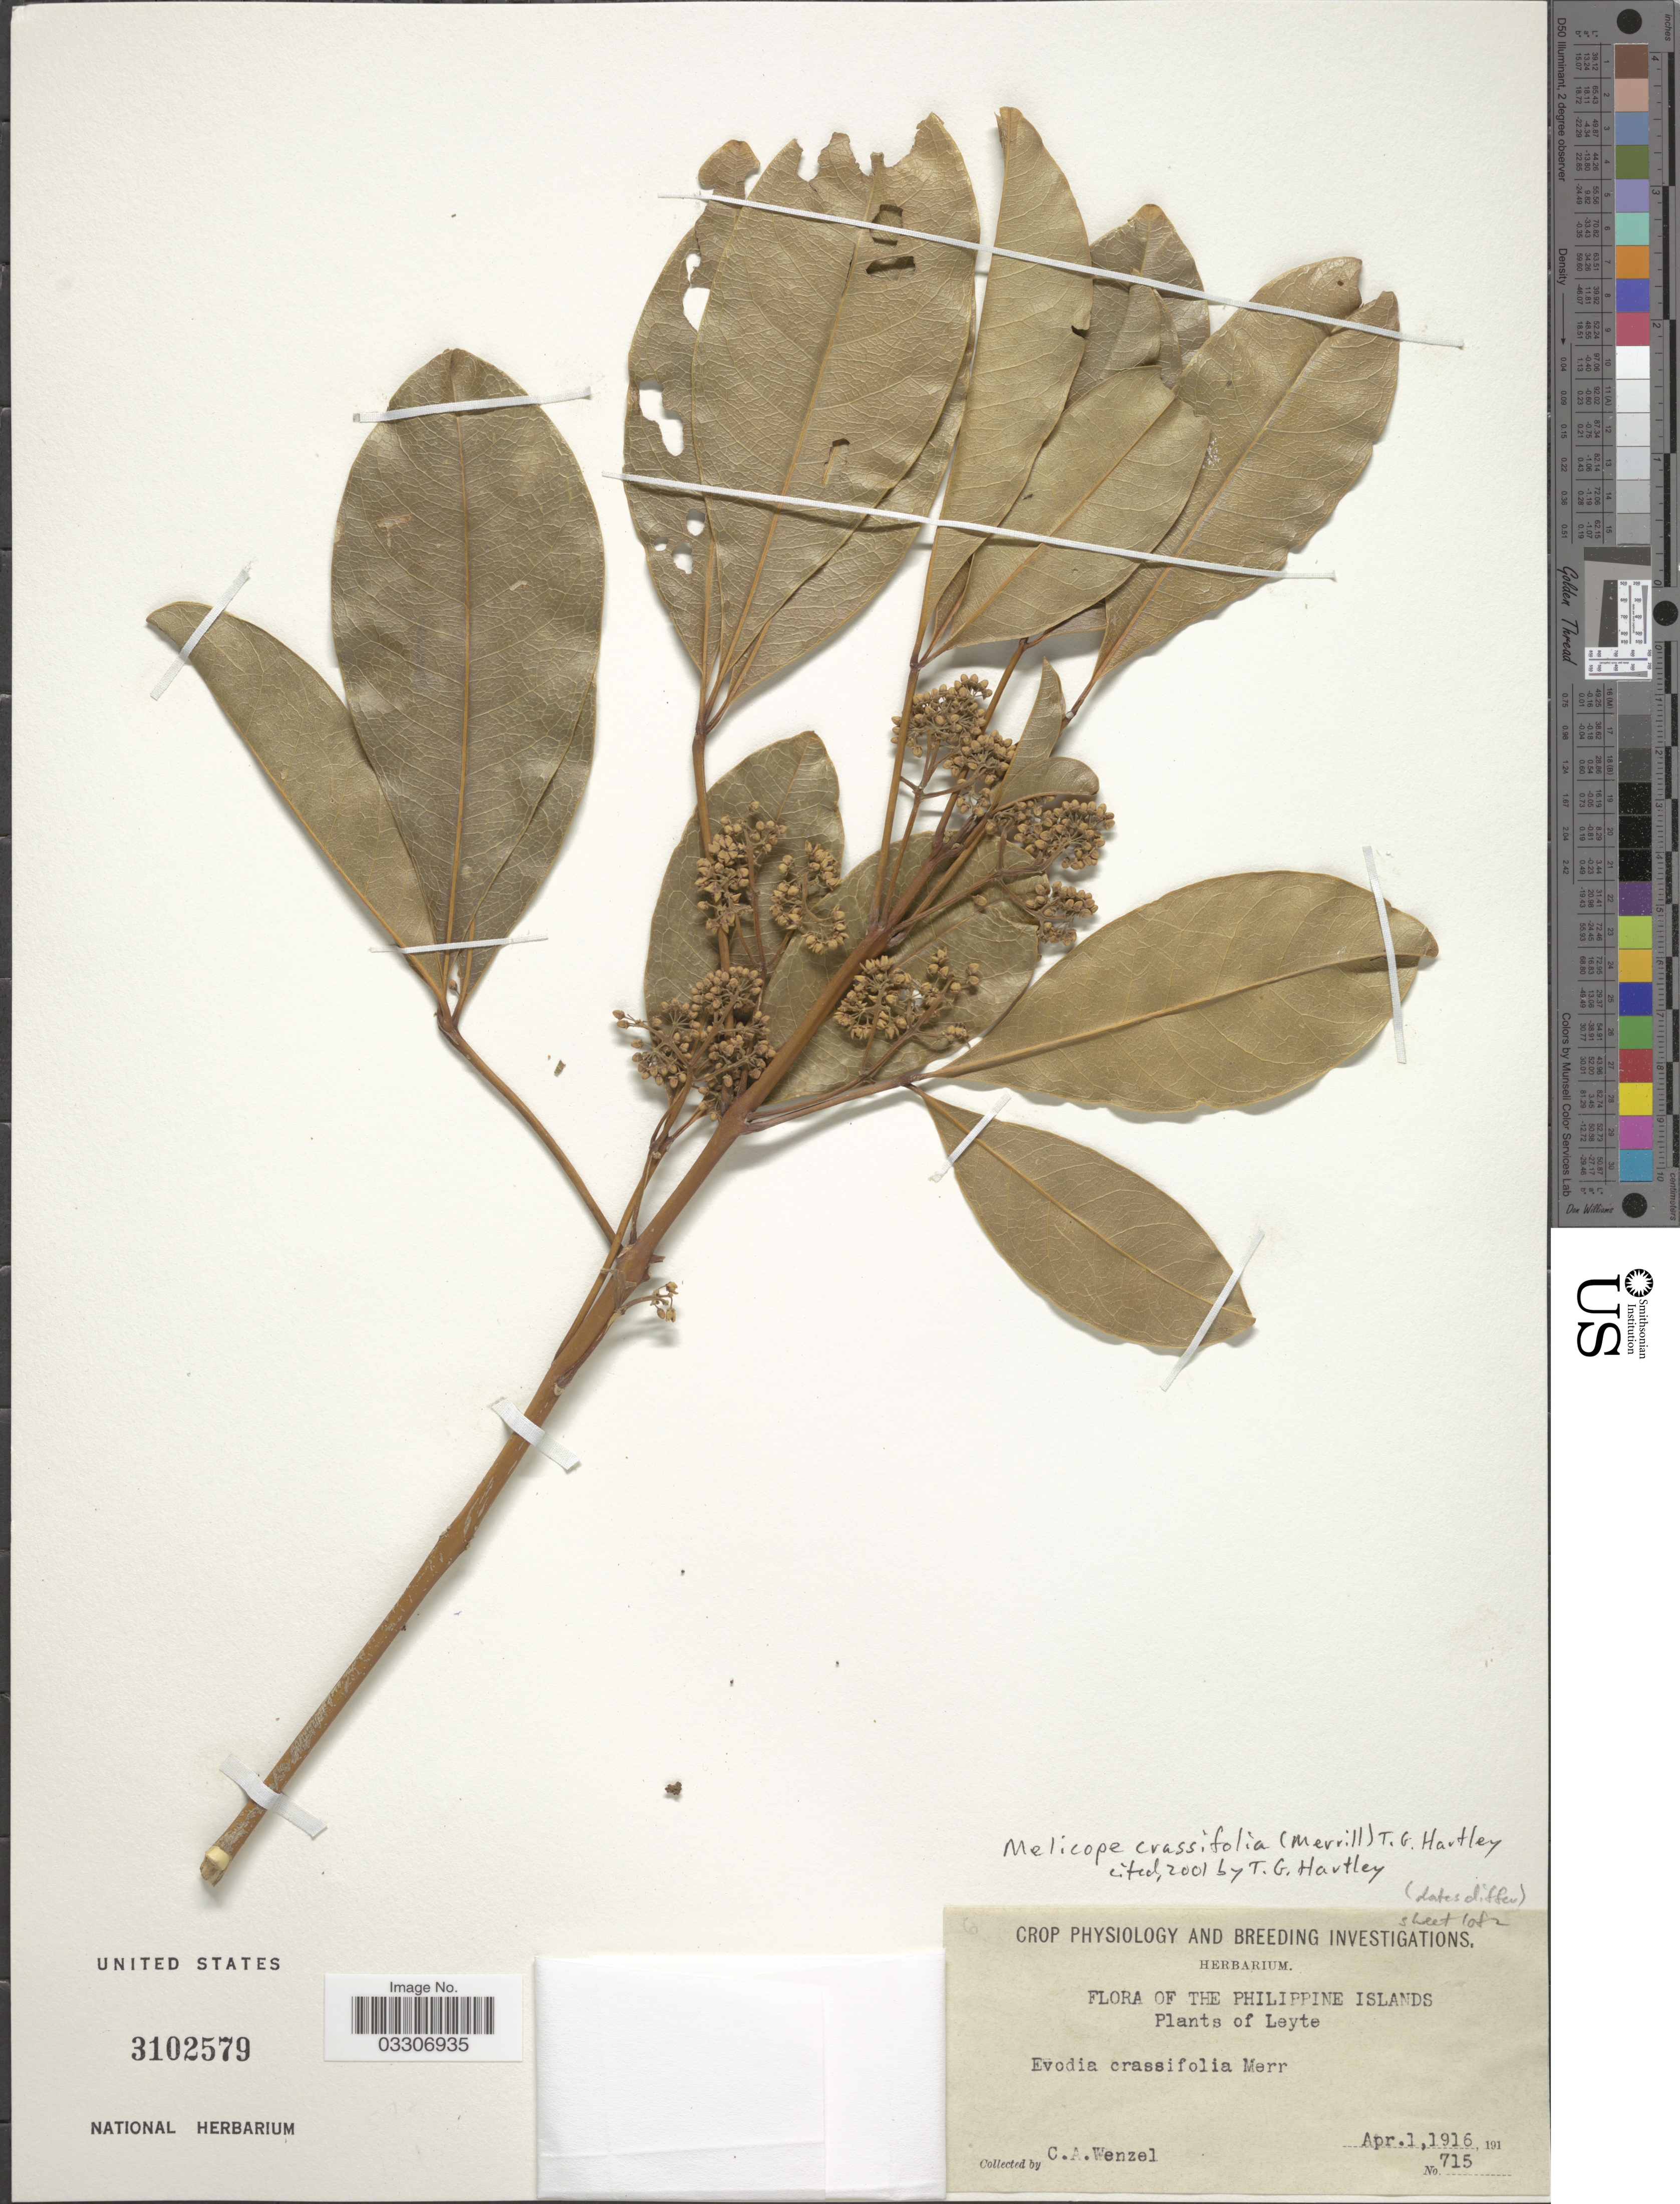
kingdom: Plantae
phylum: Tracheophyta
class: Magnoliopsida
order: Sapindales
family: Rutaceae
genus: Melicope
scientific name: Melicope crassifolia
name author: (Merr.) T.G. Hartley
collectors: C. Wenzel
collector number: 715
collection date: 1916-04-01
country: Philippines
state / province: Eastern Visayas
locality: Leyte.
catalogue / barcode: US 3102579